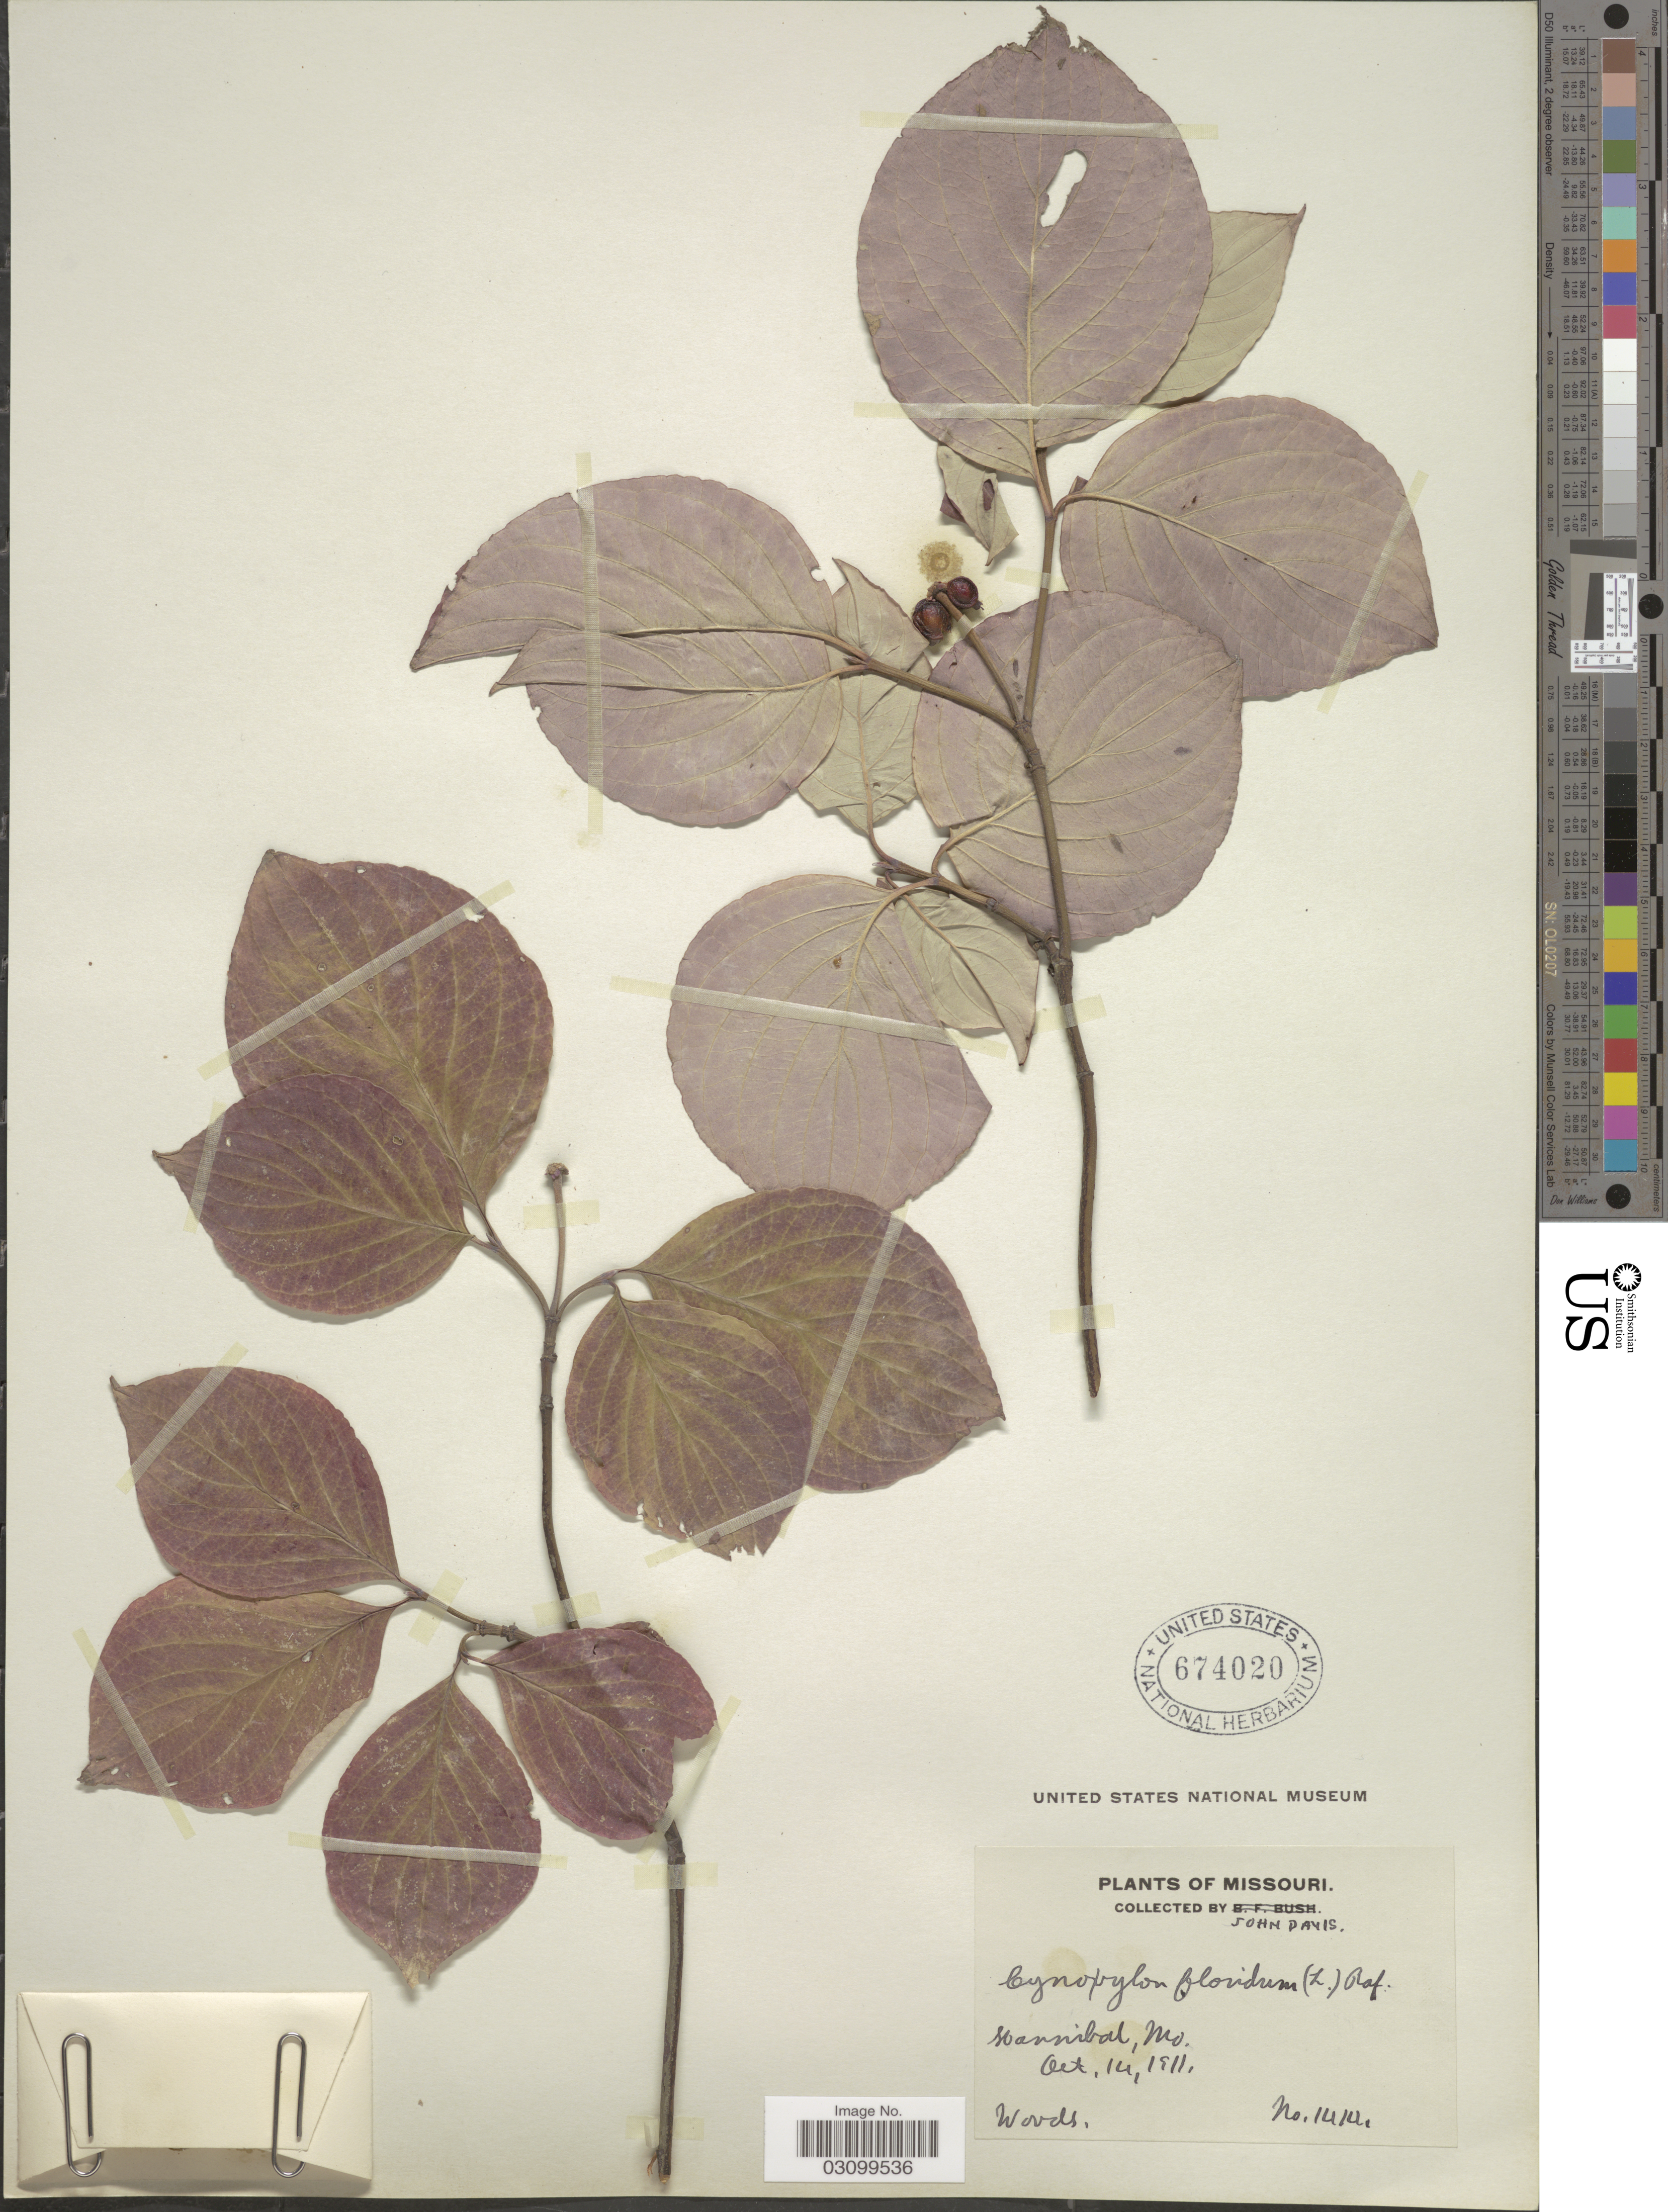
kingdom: Plantae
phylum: Tracheophyta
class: Magnoliopsida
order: Cornales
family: Cornaceae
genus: Cornus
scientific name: Cornus florida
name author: L.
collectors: J. Davis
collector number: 1414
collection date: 1911-10-14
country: United States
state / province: Missouri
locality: Hannibal.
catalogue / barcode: US 674020